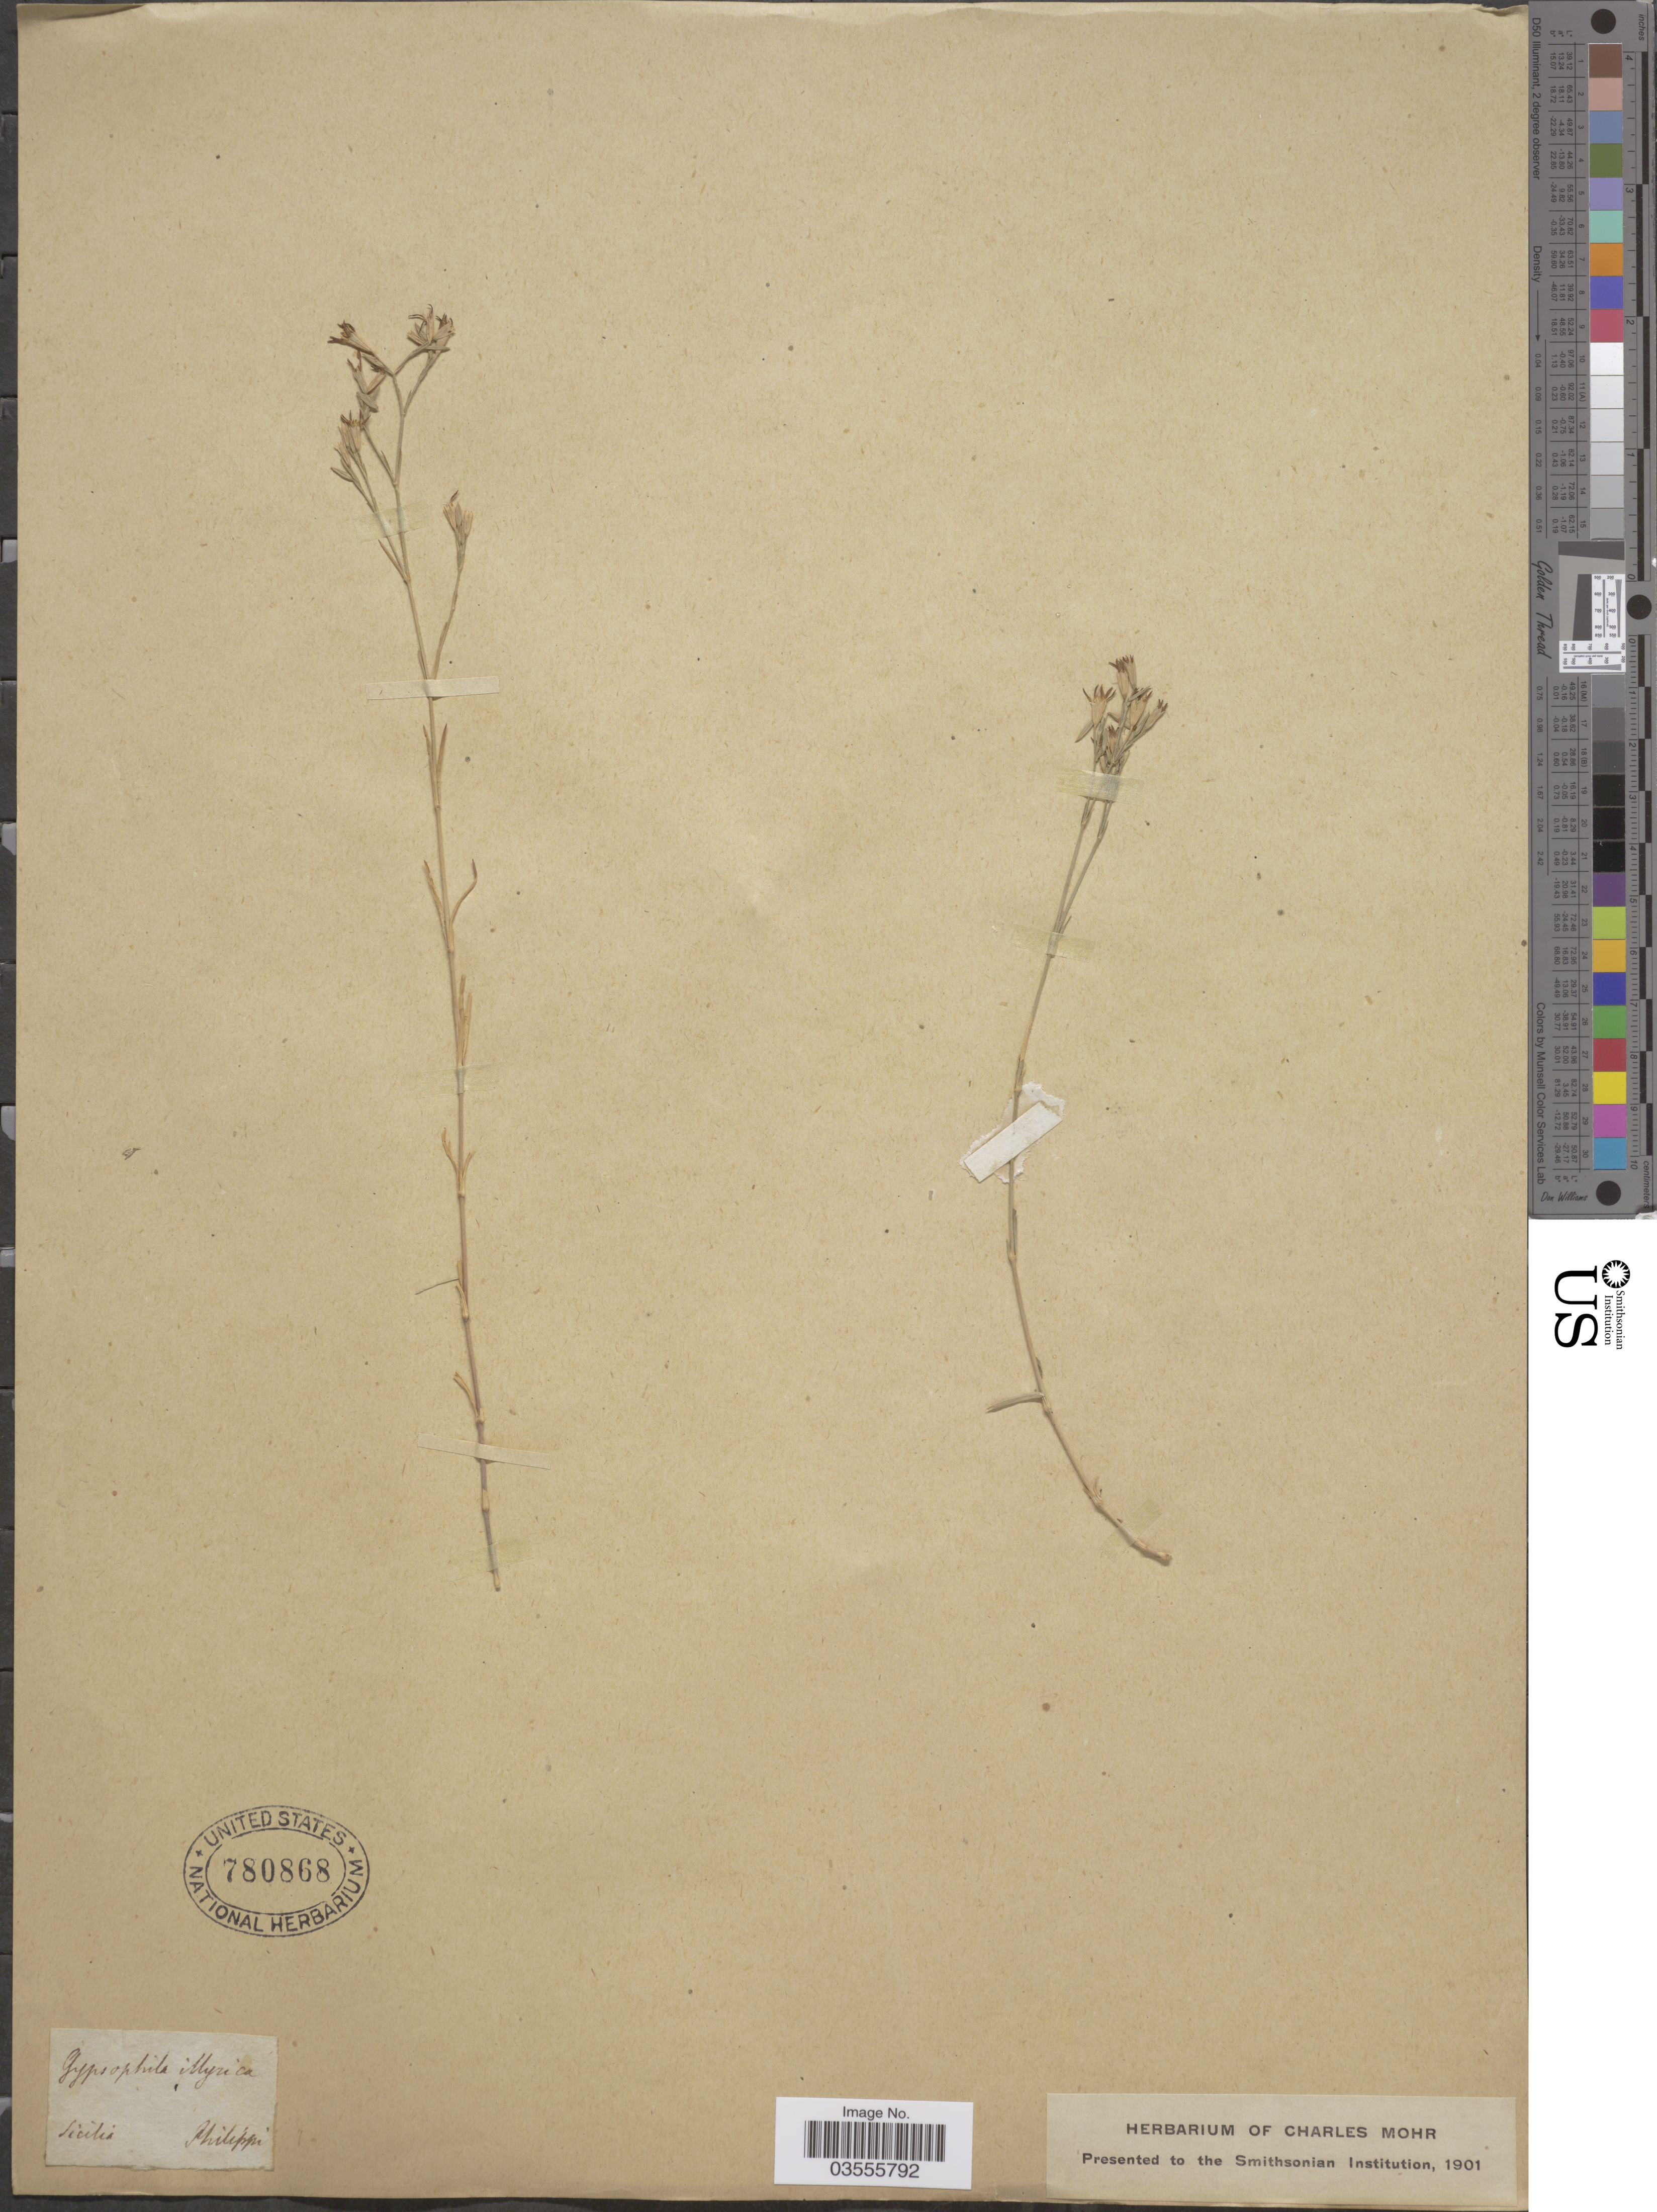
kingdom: Plantae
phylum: Tracheophyta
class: Magnoliopsida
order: Caryophyllales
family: Caryophyllaceae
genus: Dianthus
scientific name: Dianthus illyricus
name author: (Ard.) Fassou et al.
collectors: -. Philippi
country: Italy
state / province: Siciliana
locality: Sicilia.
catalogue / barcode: US 780868